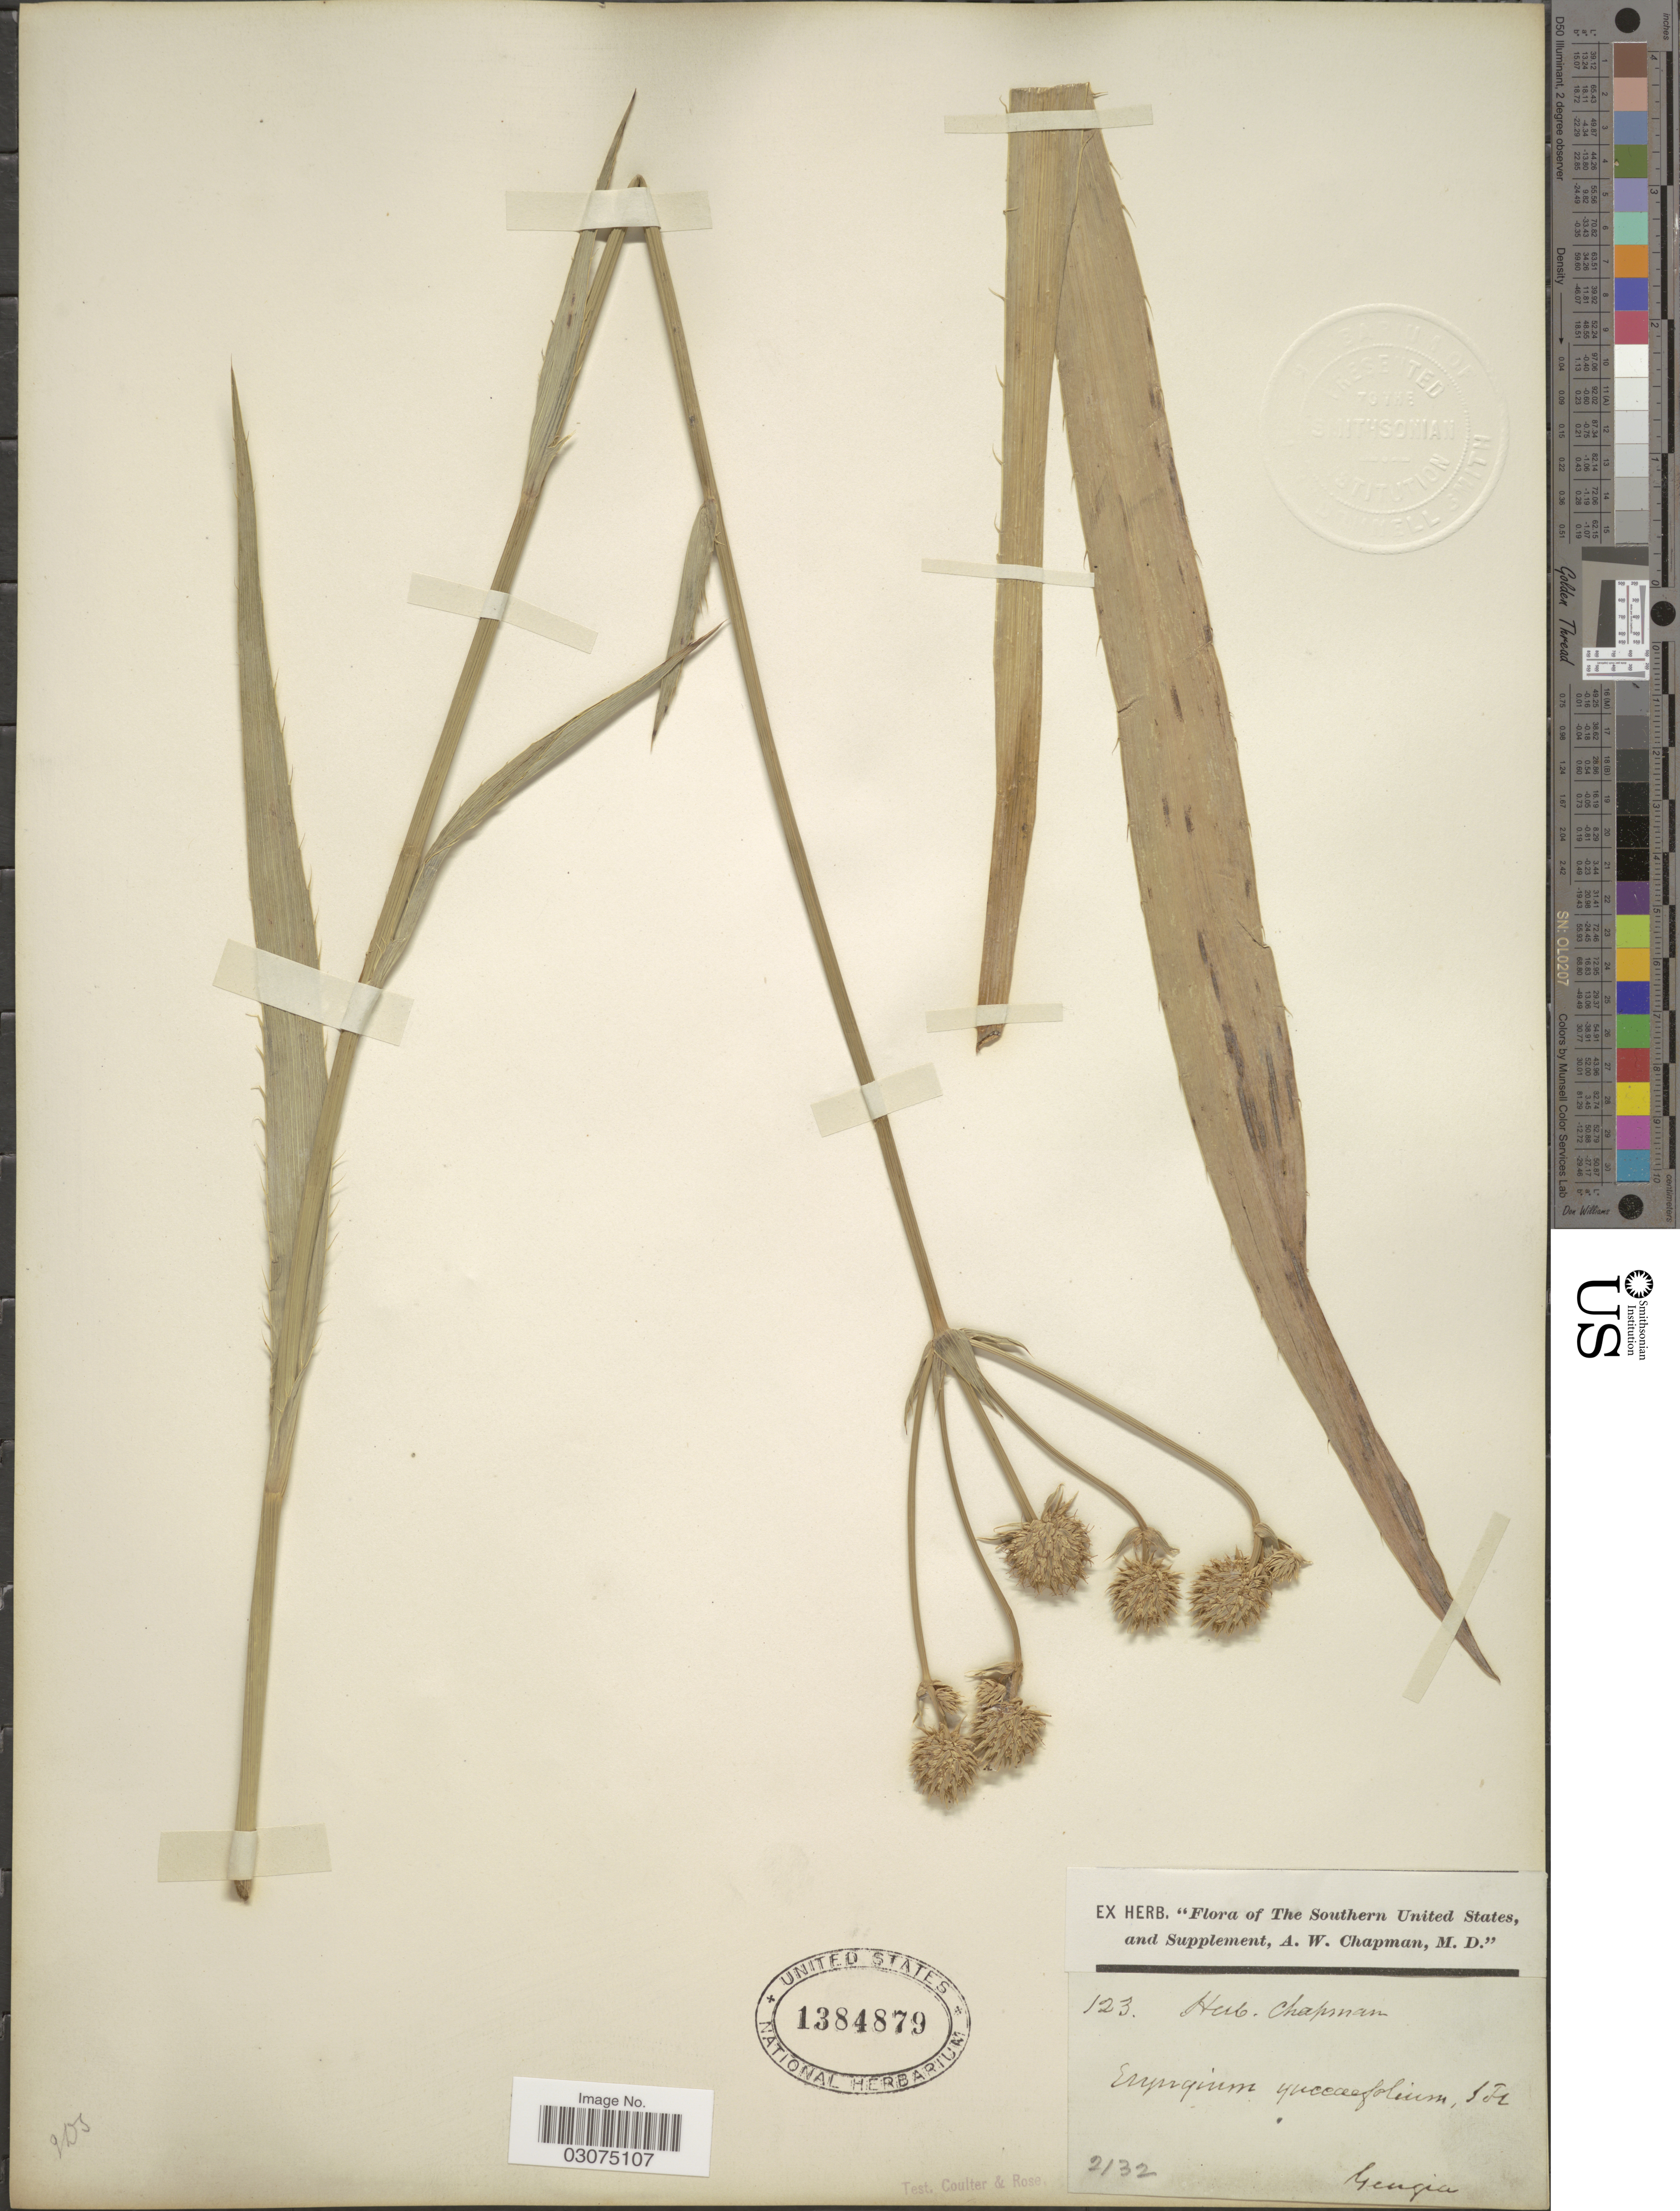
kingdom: Plantae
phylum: Tracheophyta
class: Magnoliopsida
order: Apiales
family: Apiaceae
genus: Eryngium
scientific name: Eryngium yuccifolium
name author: Michx.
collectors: ex herb. A.W. Chapman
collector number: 123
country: United States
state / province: Georgia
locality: Southern United States and Supplement.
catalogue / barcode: US 1384879